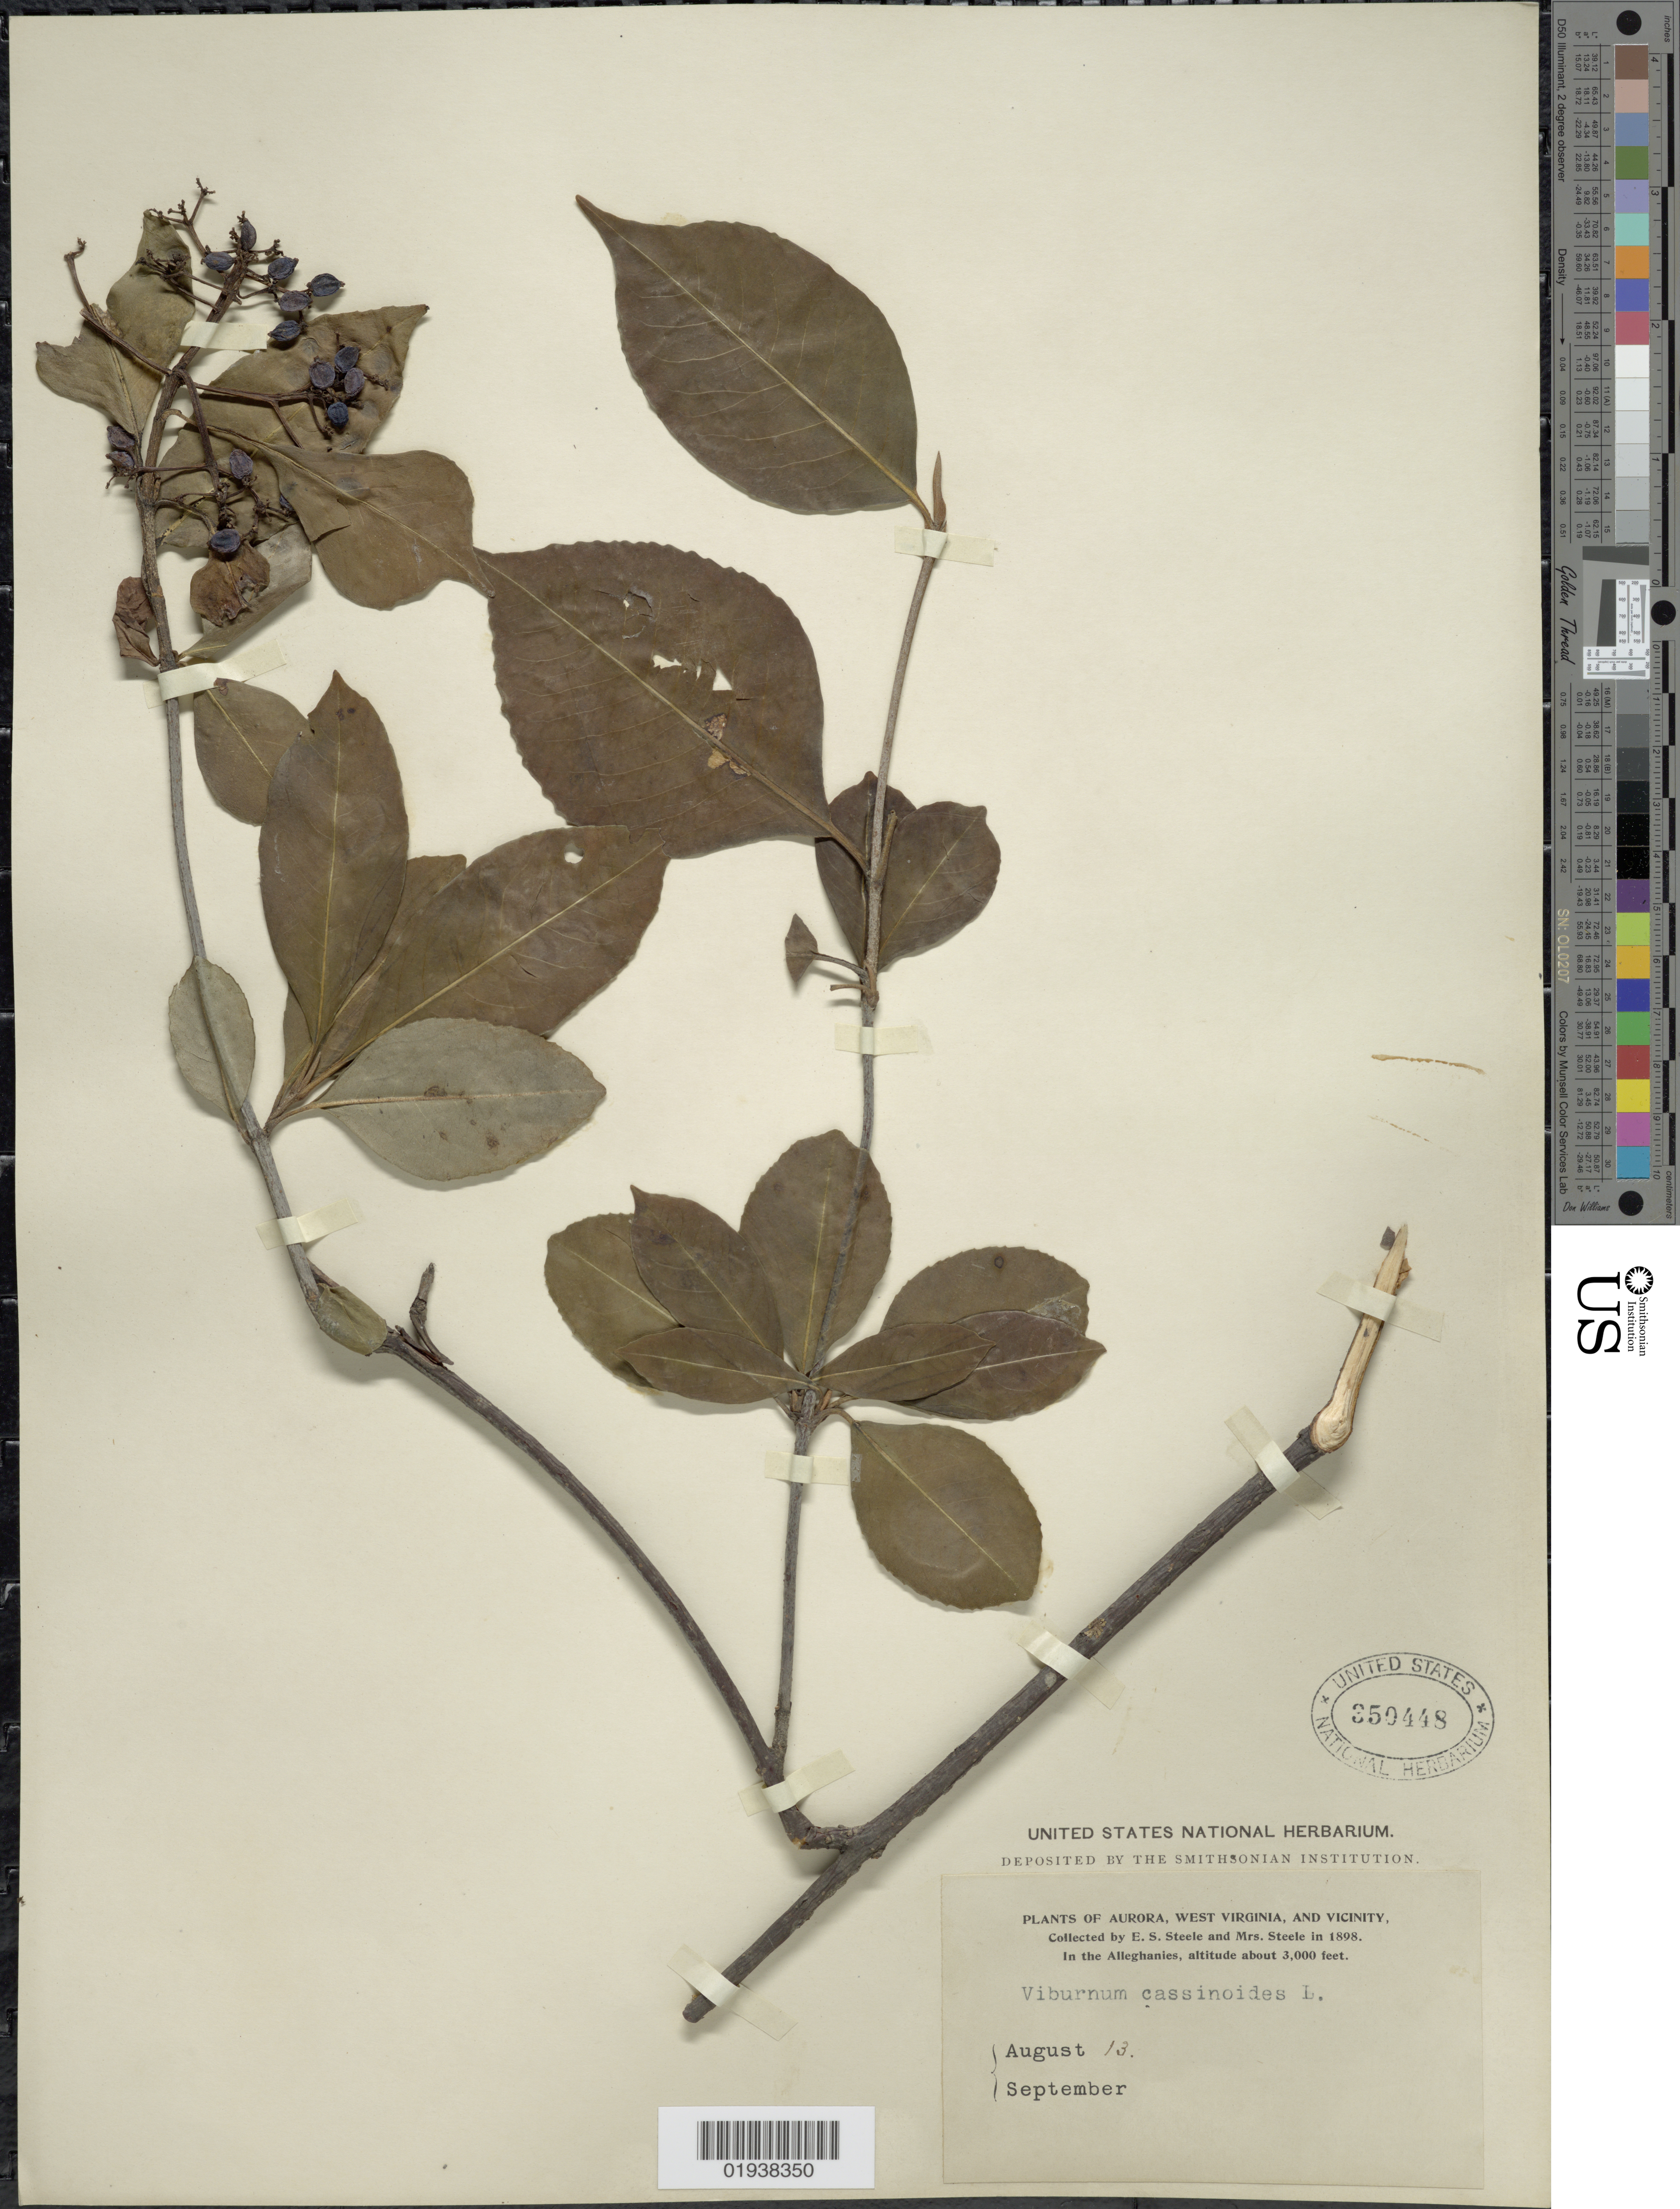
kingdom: Plantae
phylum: Tracheophyta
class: Magnoliopsida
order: Dipsacales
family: Viburnaceae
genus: Viburnum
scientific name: Viburnum cassinoides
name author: L.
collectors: E. Steele & Mrs. E. S. Steele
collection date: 1898-08-13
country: United States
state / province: West Virginia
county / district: Preston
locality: Aurora, West Virginia, and vicinity. In the Alleghanies.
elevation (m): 914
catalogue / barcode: US 350448